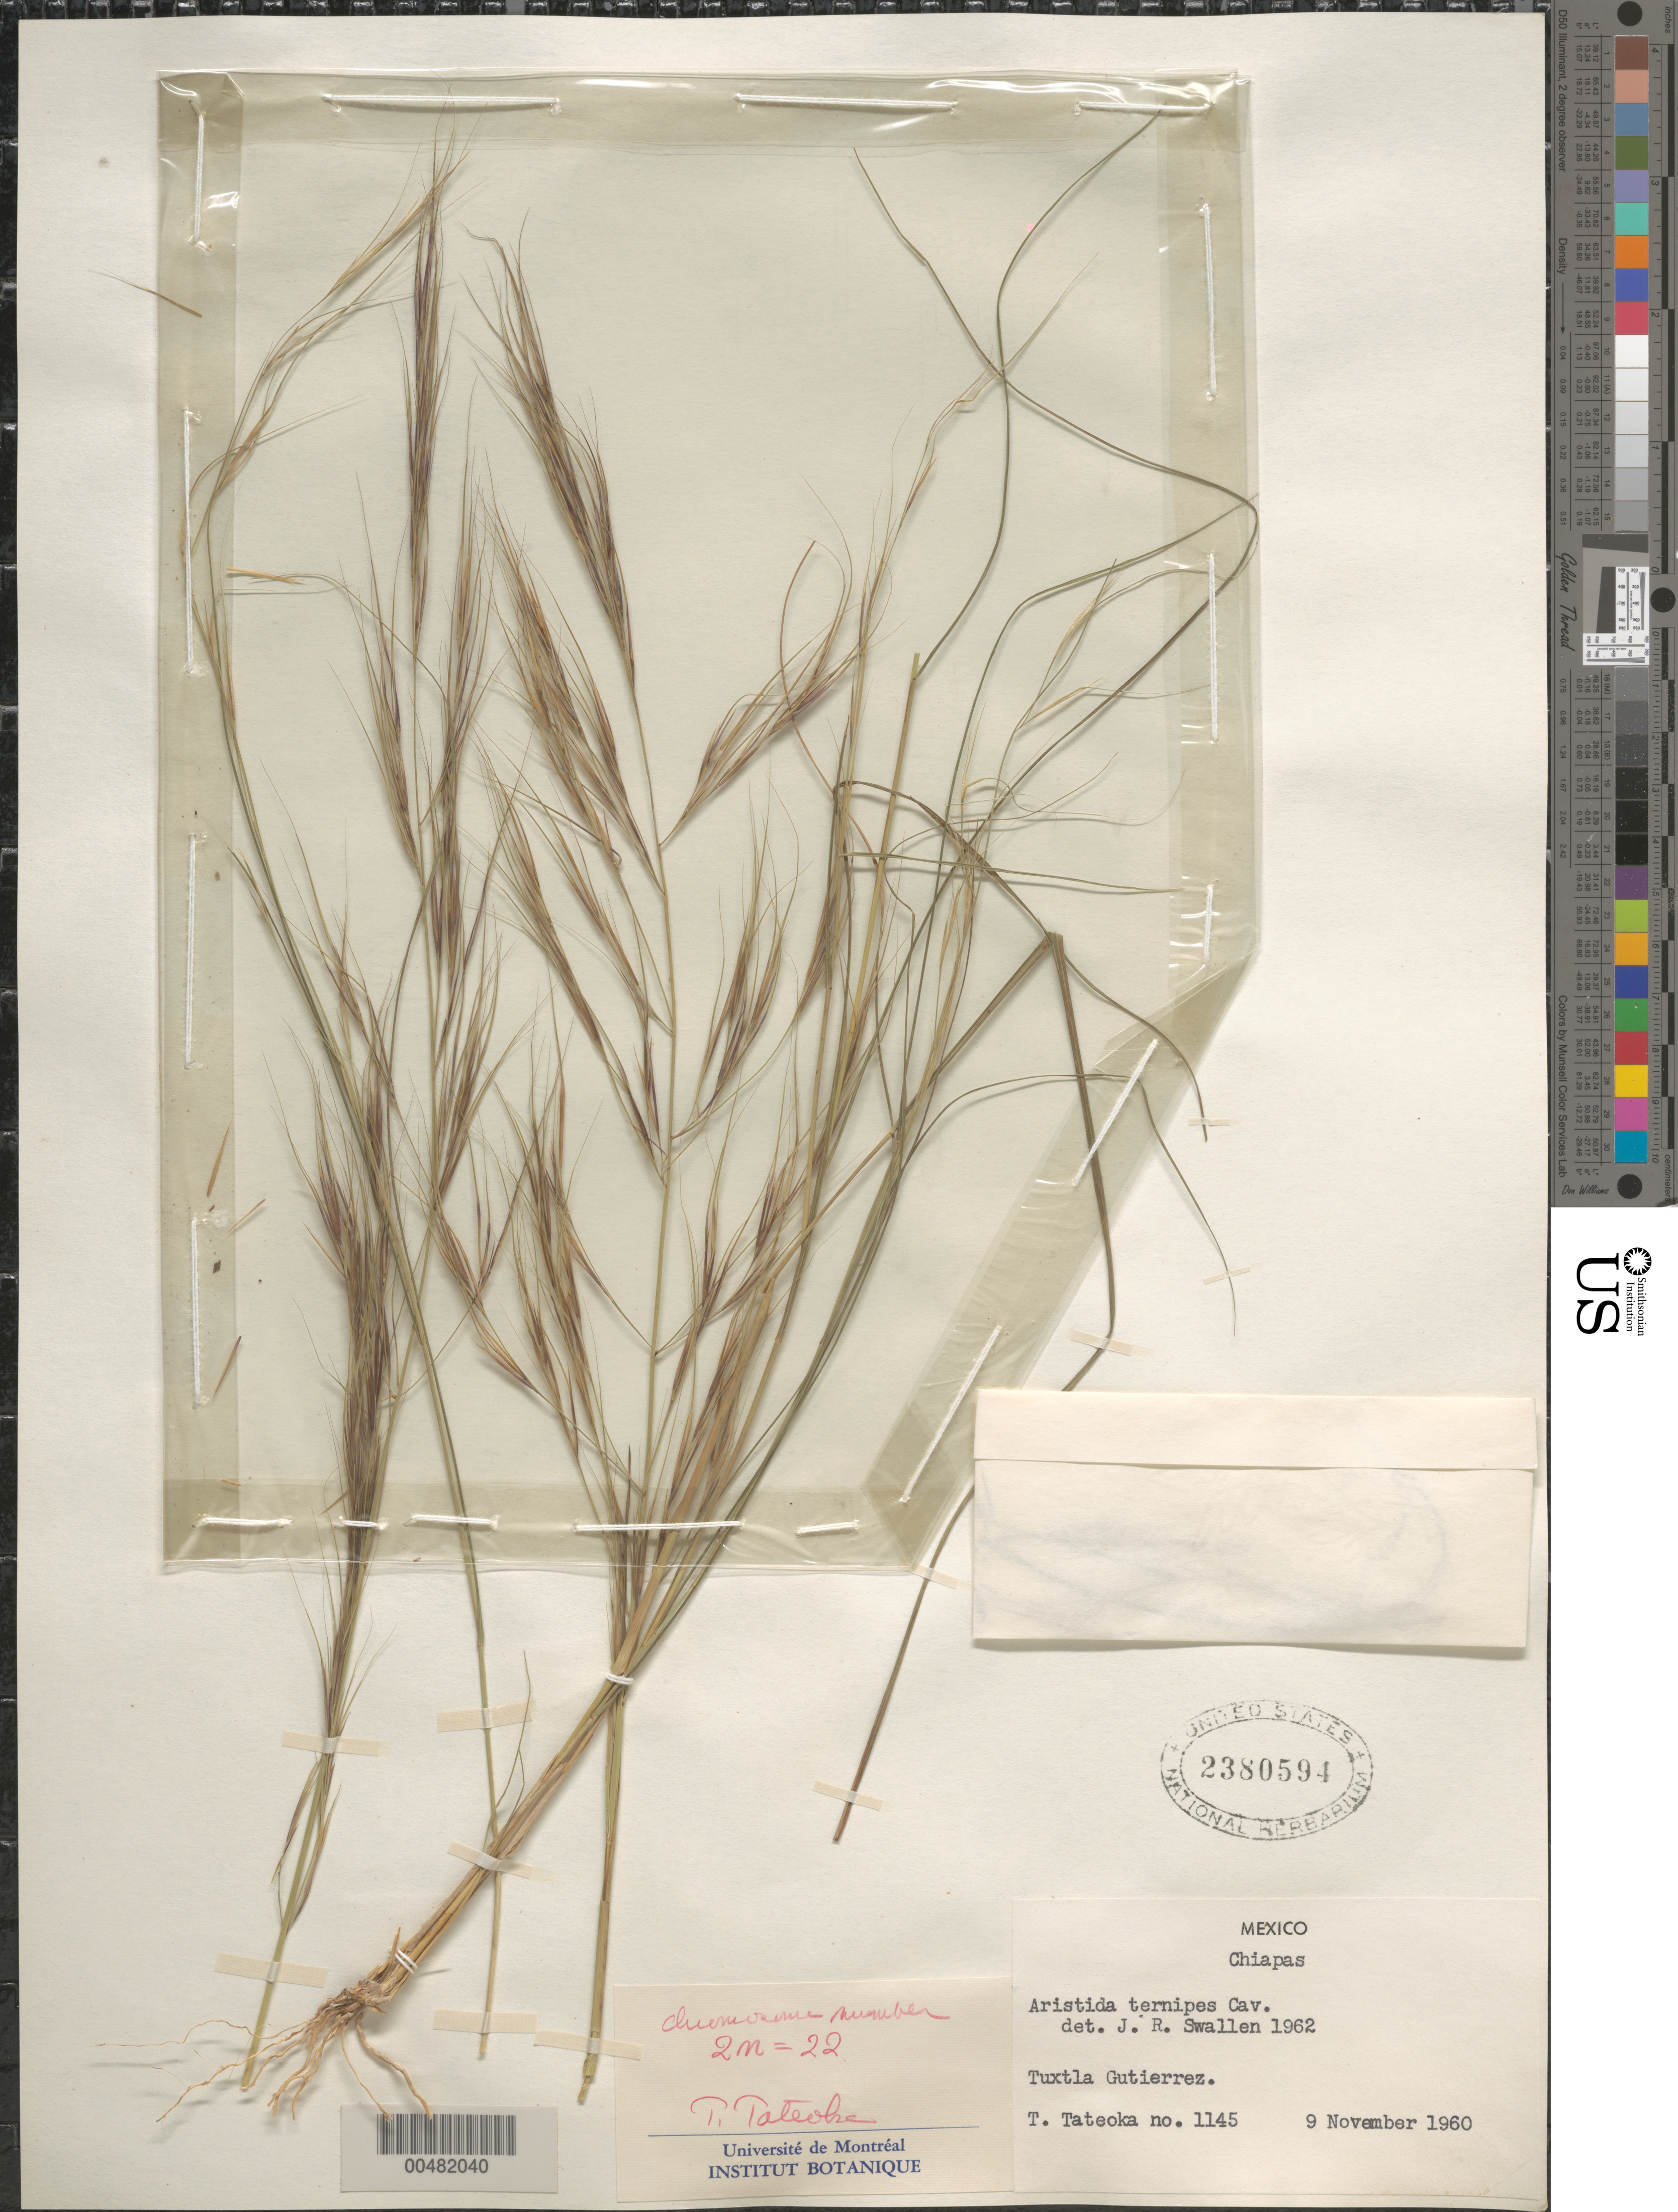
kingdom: Plantae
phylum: Tracheophyta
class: Liliopsida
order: Poales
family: Poaceae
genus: Aristida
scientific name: Aristida ternipes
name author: Cav.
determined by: Swallen, Jason R.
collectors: T. Tateoka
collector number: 1145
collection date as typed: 9 Nov 1960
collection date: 1960-11-09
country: Mexico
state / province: Chiapas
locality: Tuxtla Gutierrez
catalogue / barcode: US 2380594